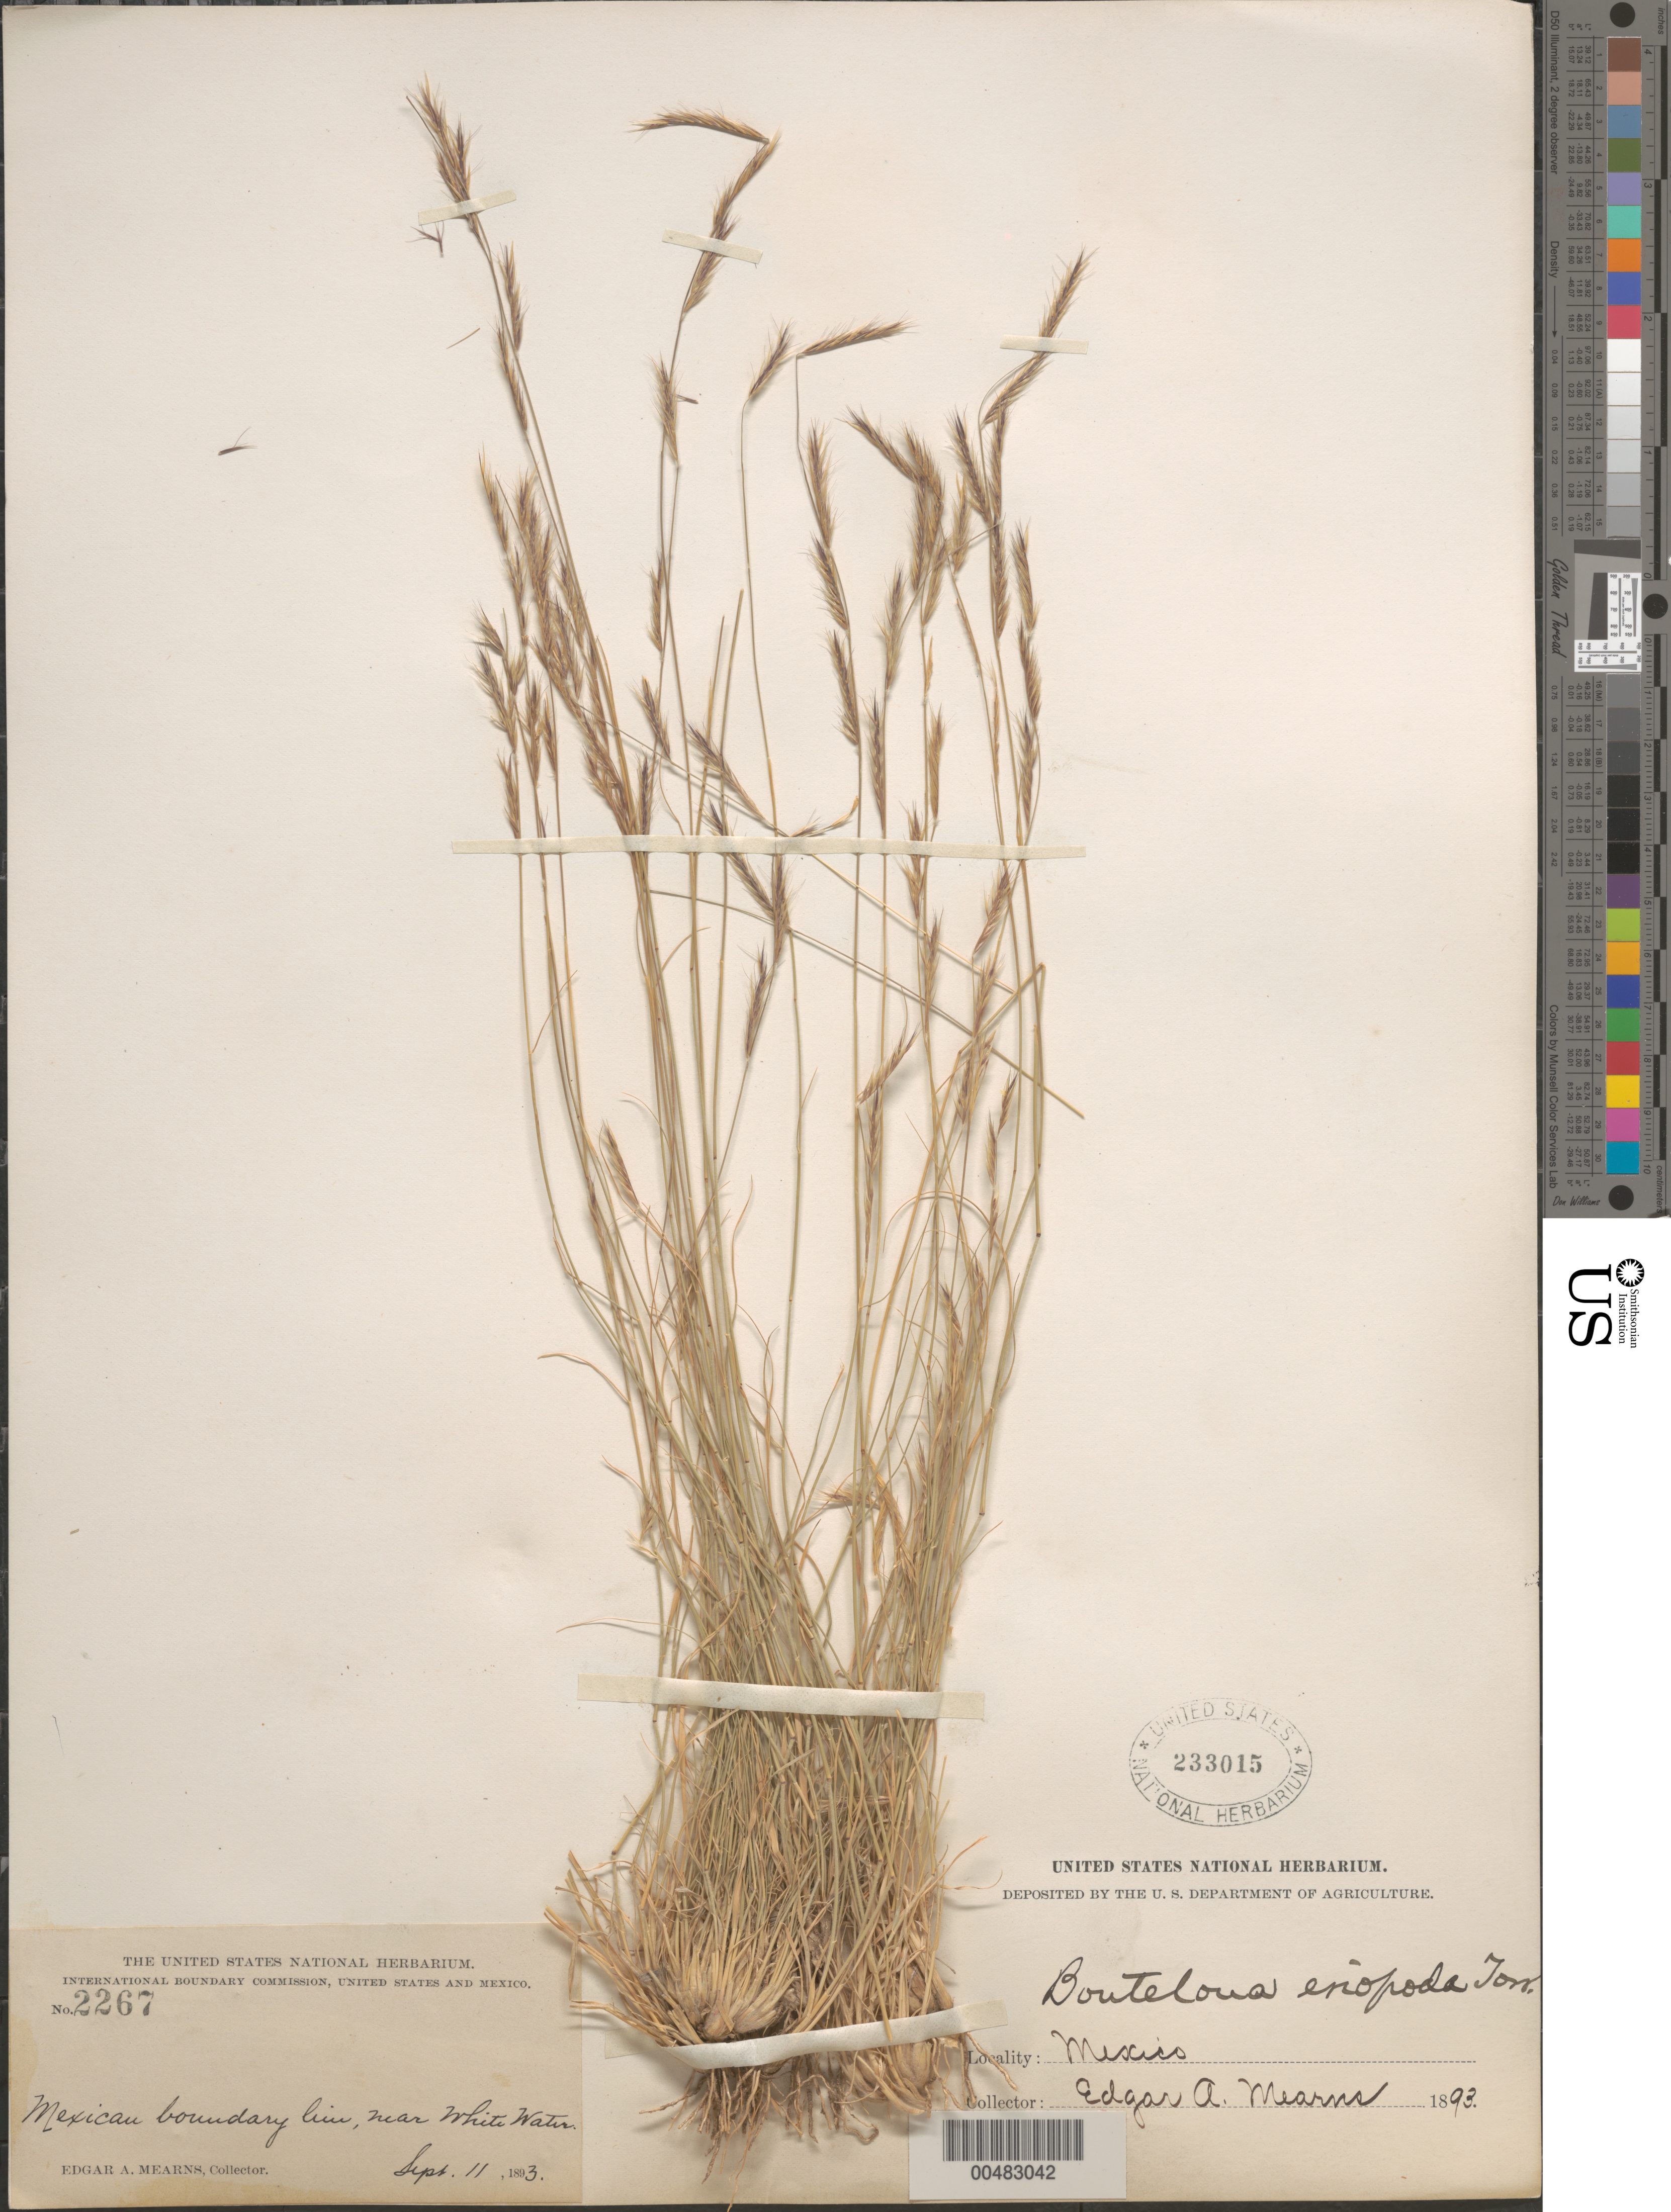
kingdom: Plantae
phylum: Tracheophyta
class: Liliopsida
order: Poales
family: Poaceae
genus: Bouteloua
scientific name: Bouteloua eriopoda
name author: (Torr.) Torr.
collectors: E. A. Mearns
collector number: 2267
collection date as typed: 11 Sep 1893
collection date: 1893-09-11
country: Mexico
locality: Mexican Boundary Line, near White Water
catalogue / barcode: US 233015